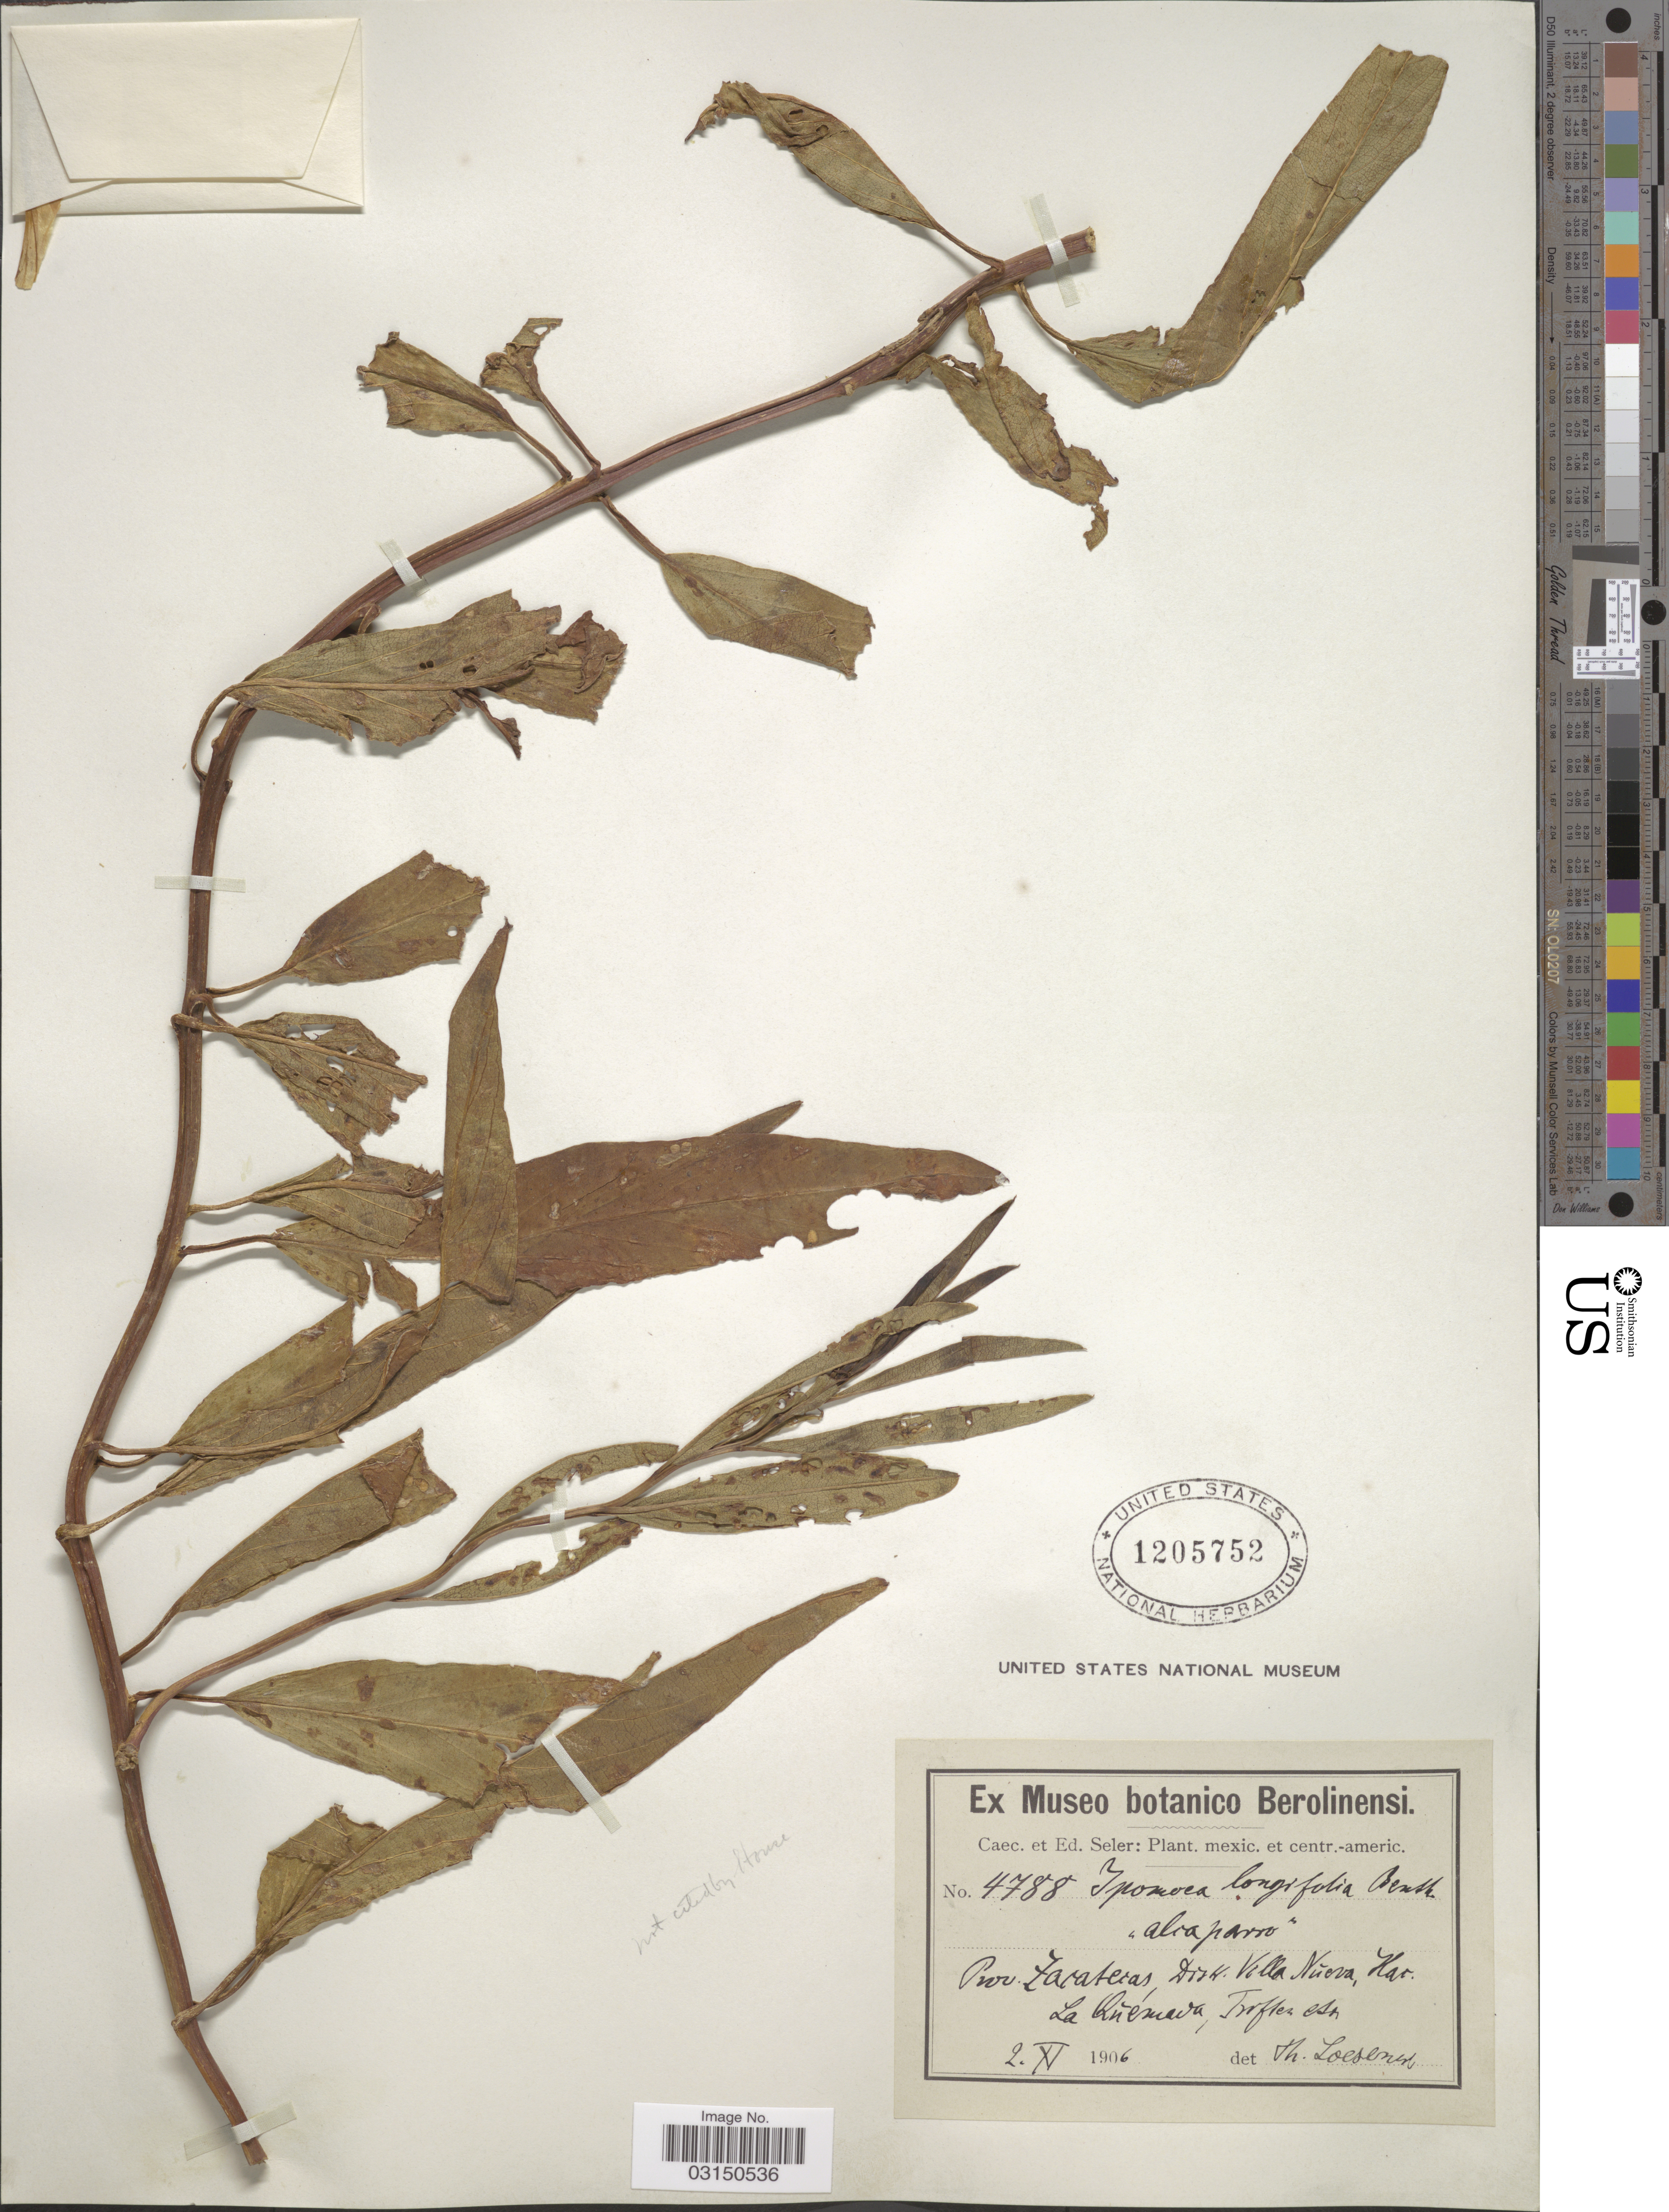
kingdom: Plantae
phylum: Tracheophyta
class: Magnoliopsida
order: Solanales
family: Convolvulaceae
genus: Ipomoea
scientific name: Ipomoea longifolia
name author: Benth.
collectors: ex Caec. et Ed Seler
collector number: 4788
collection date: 1906-11-02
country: Mexico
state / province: Zacatecas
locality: Distr. Villa Nueva, Hac. La Quémada, Troften est [interpreted].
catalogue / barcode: US 1205752